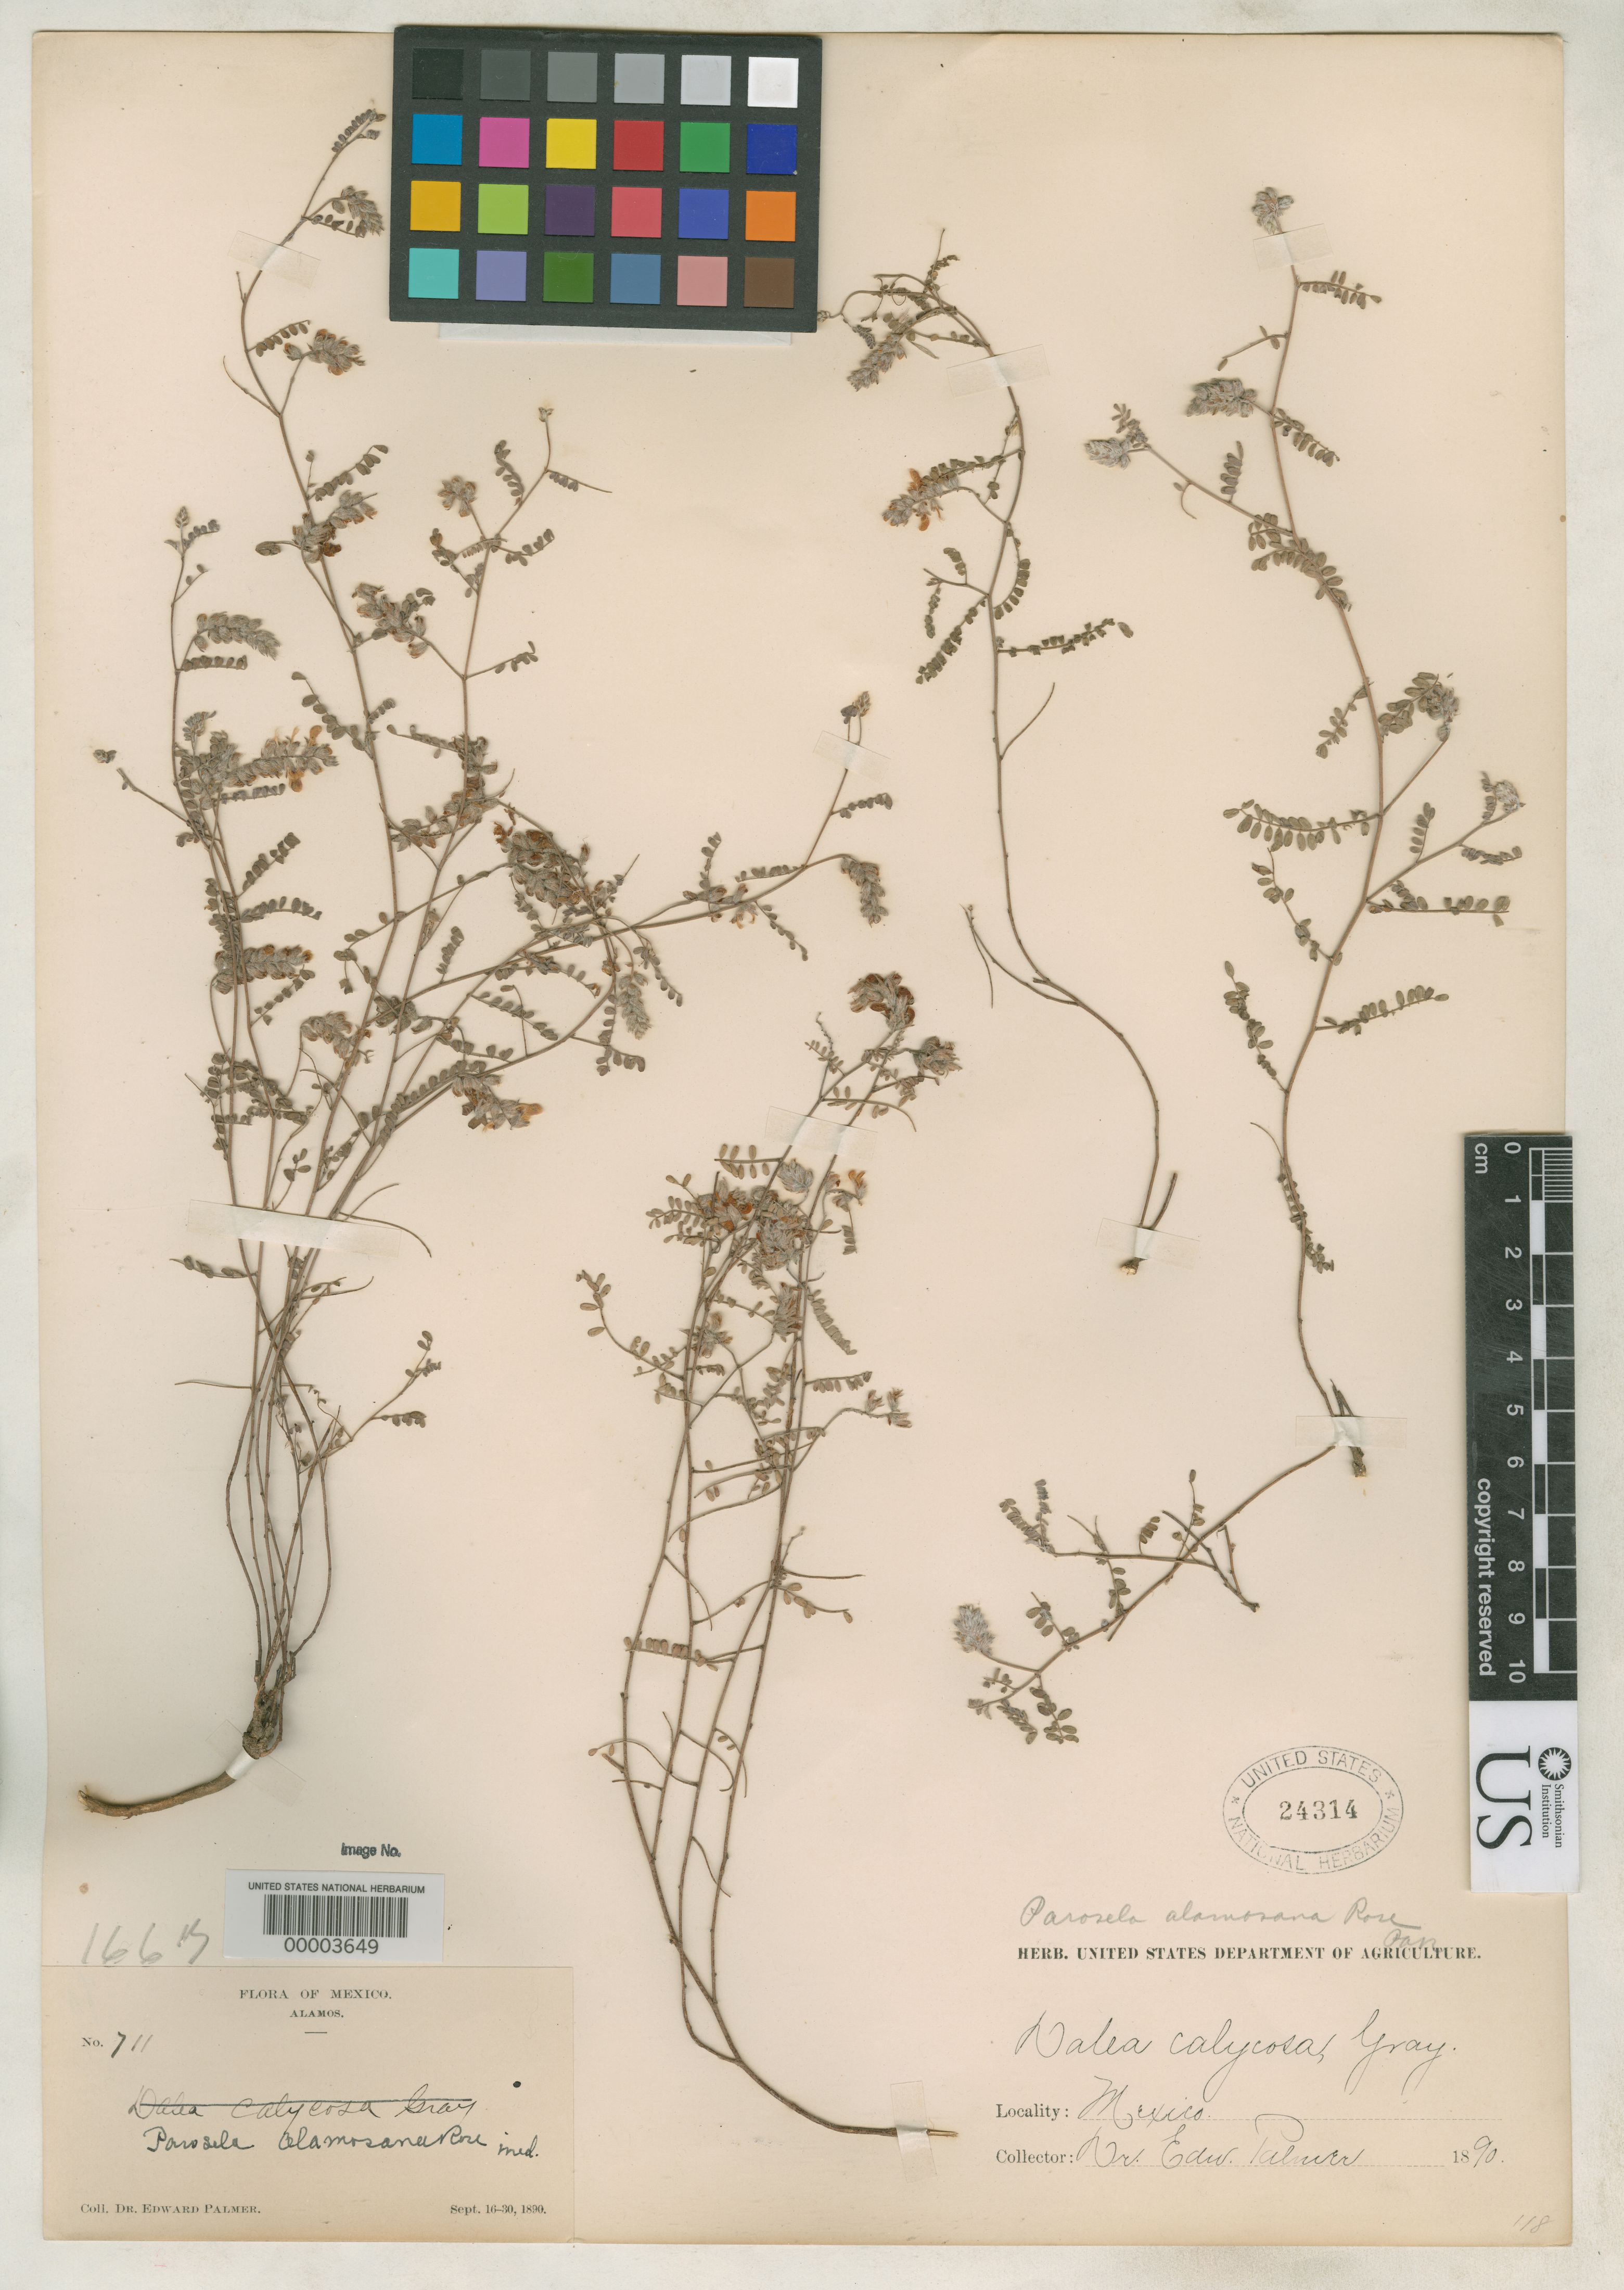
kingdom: Plantae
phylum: Tracheophyta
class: Magnoliopsida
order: Fabales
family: Fabaceae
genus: Parosela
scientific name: Parosela alamosana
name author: Rose ex Rydb.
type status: Holotype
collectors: E. Palmer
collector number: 711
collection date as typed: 16 Sep 1890 to 30 Sep 1890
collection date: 1890-09-16/1890-09-30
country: Mexico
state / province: Sonora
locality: Alamos.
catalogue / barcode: US 24314